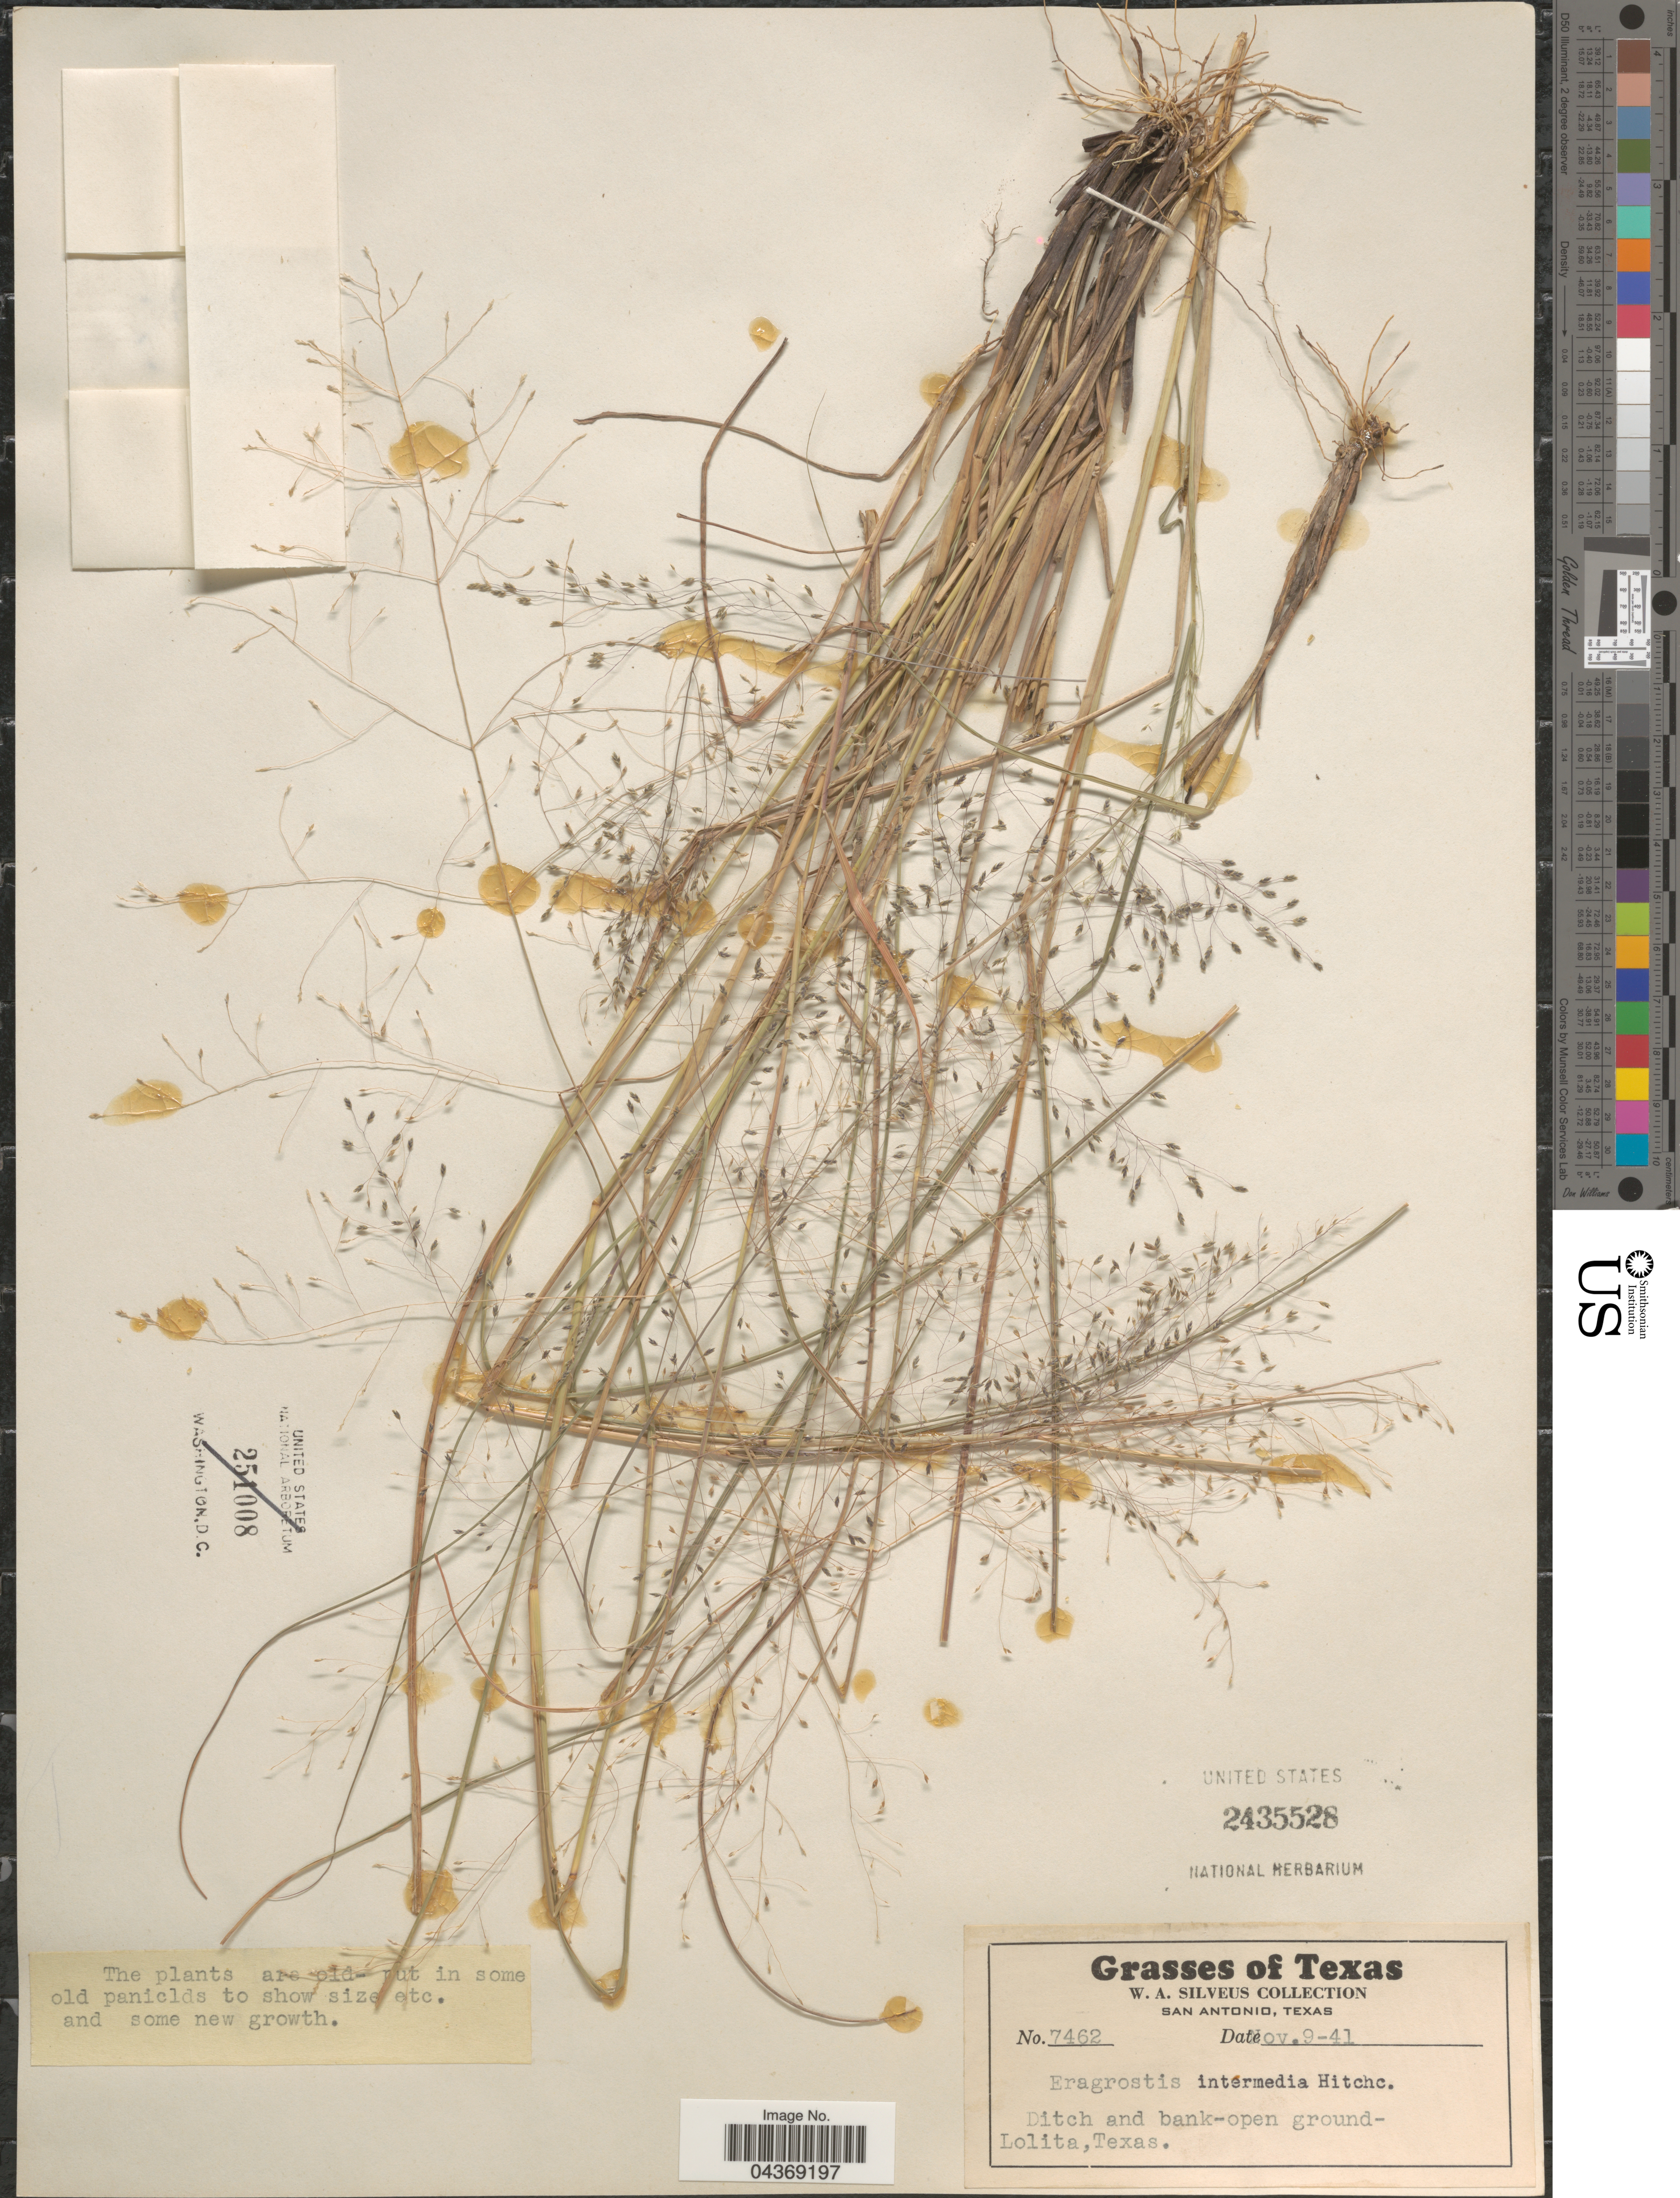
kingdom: Plantae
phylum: Tracheophyta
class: Liliopsida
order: Poales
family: Poaceae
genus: Eragrostis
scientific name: Eragrostis intermedia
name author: Hitchc.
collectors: W. Silveus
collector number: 7462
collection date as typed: Transcribed d/m/y: 9/11/41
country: United States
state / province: Texas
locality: Ditch and bank-open ground-Lolita.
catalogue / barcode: US 2435528